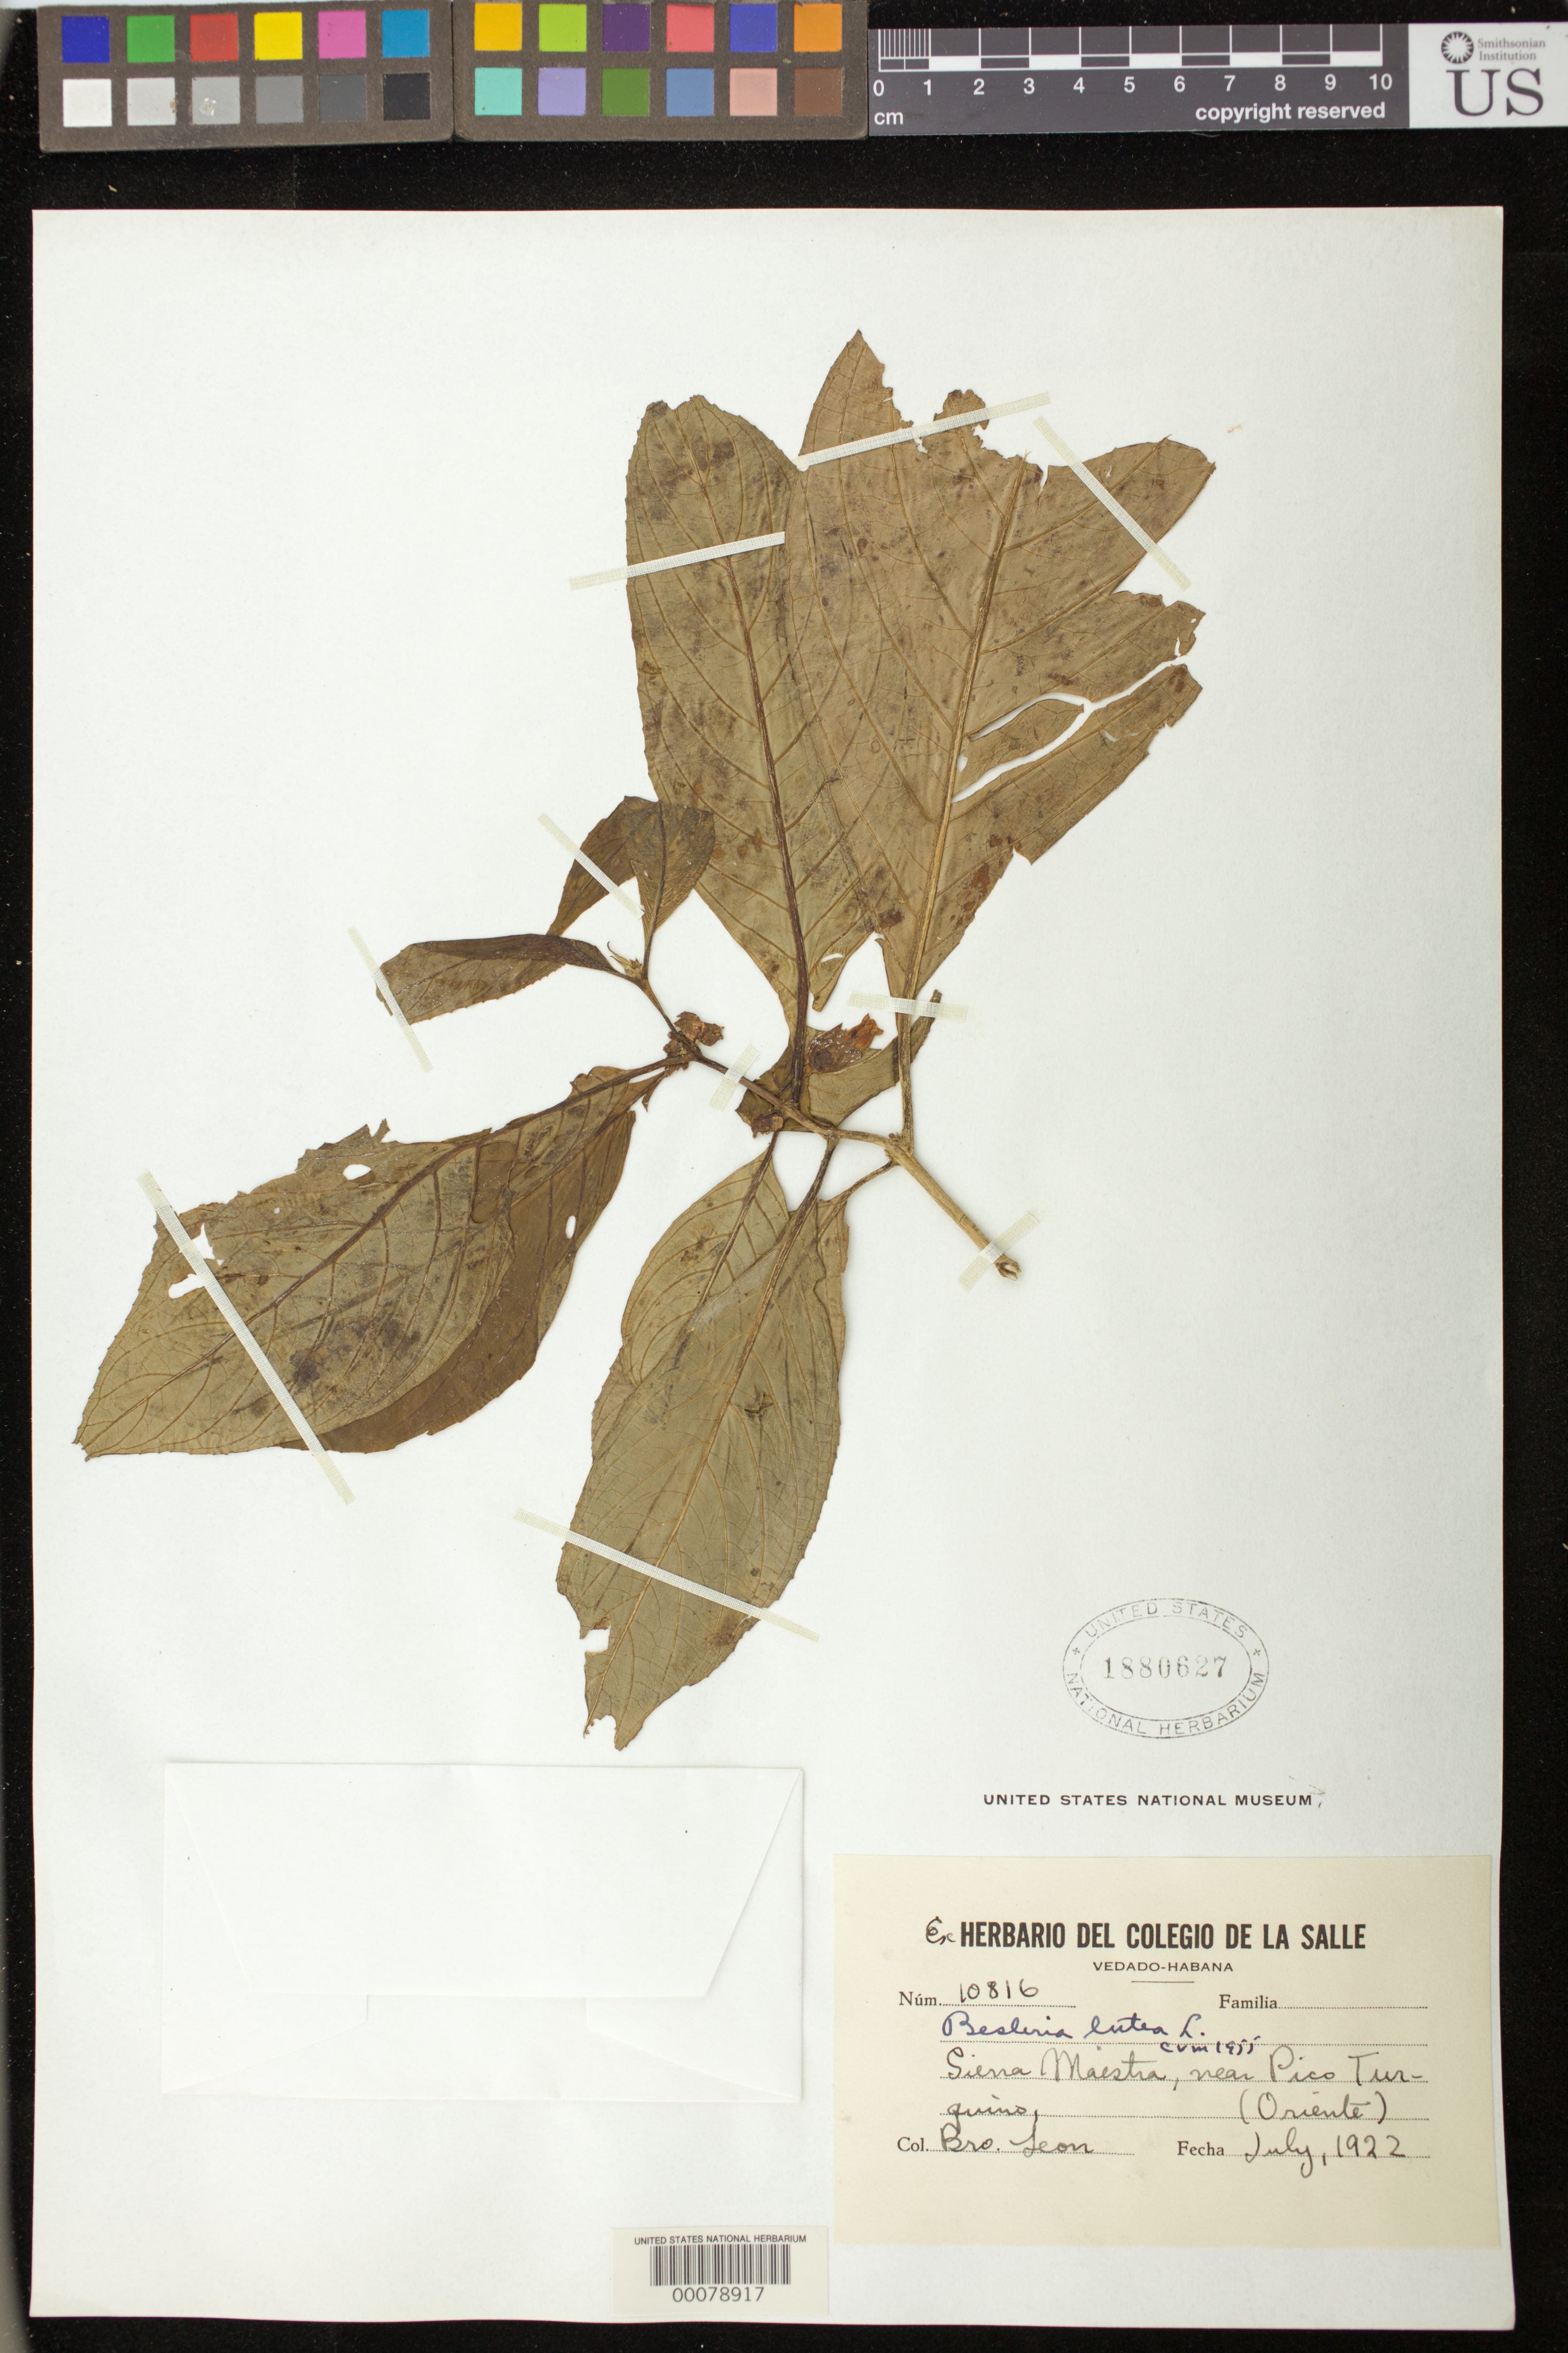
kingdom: Plantae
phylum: Tracheophyta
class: Magnoliopsida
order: Lamiales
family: Gesneriaceae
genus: Besleria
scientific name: Besleria lutea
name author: L.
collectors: F. Leon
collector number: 10816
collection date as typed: Jul 1922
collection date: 1922-07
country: Cuba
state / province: Oriente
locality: Sierra Maestra, near Pico Turquino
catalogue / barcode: US 1880627